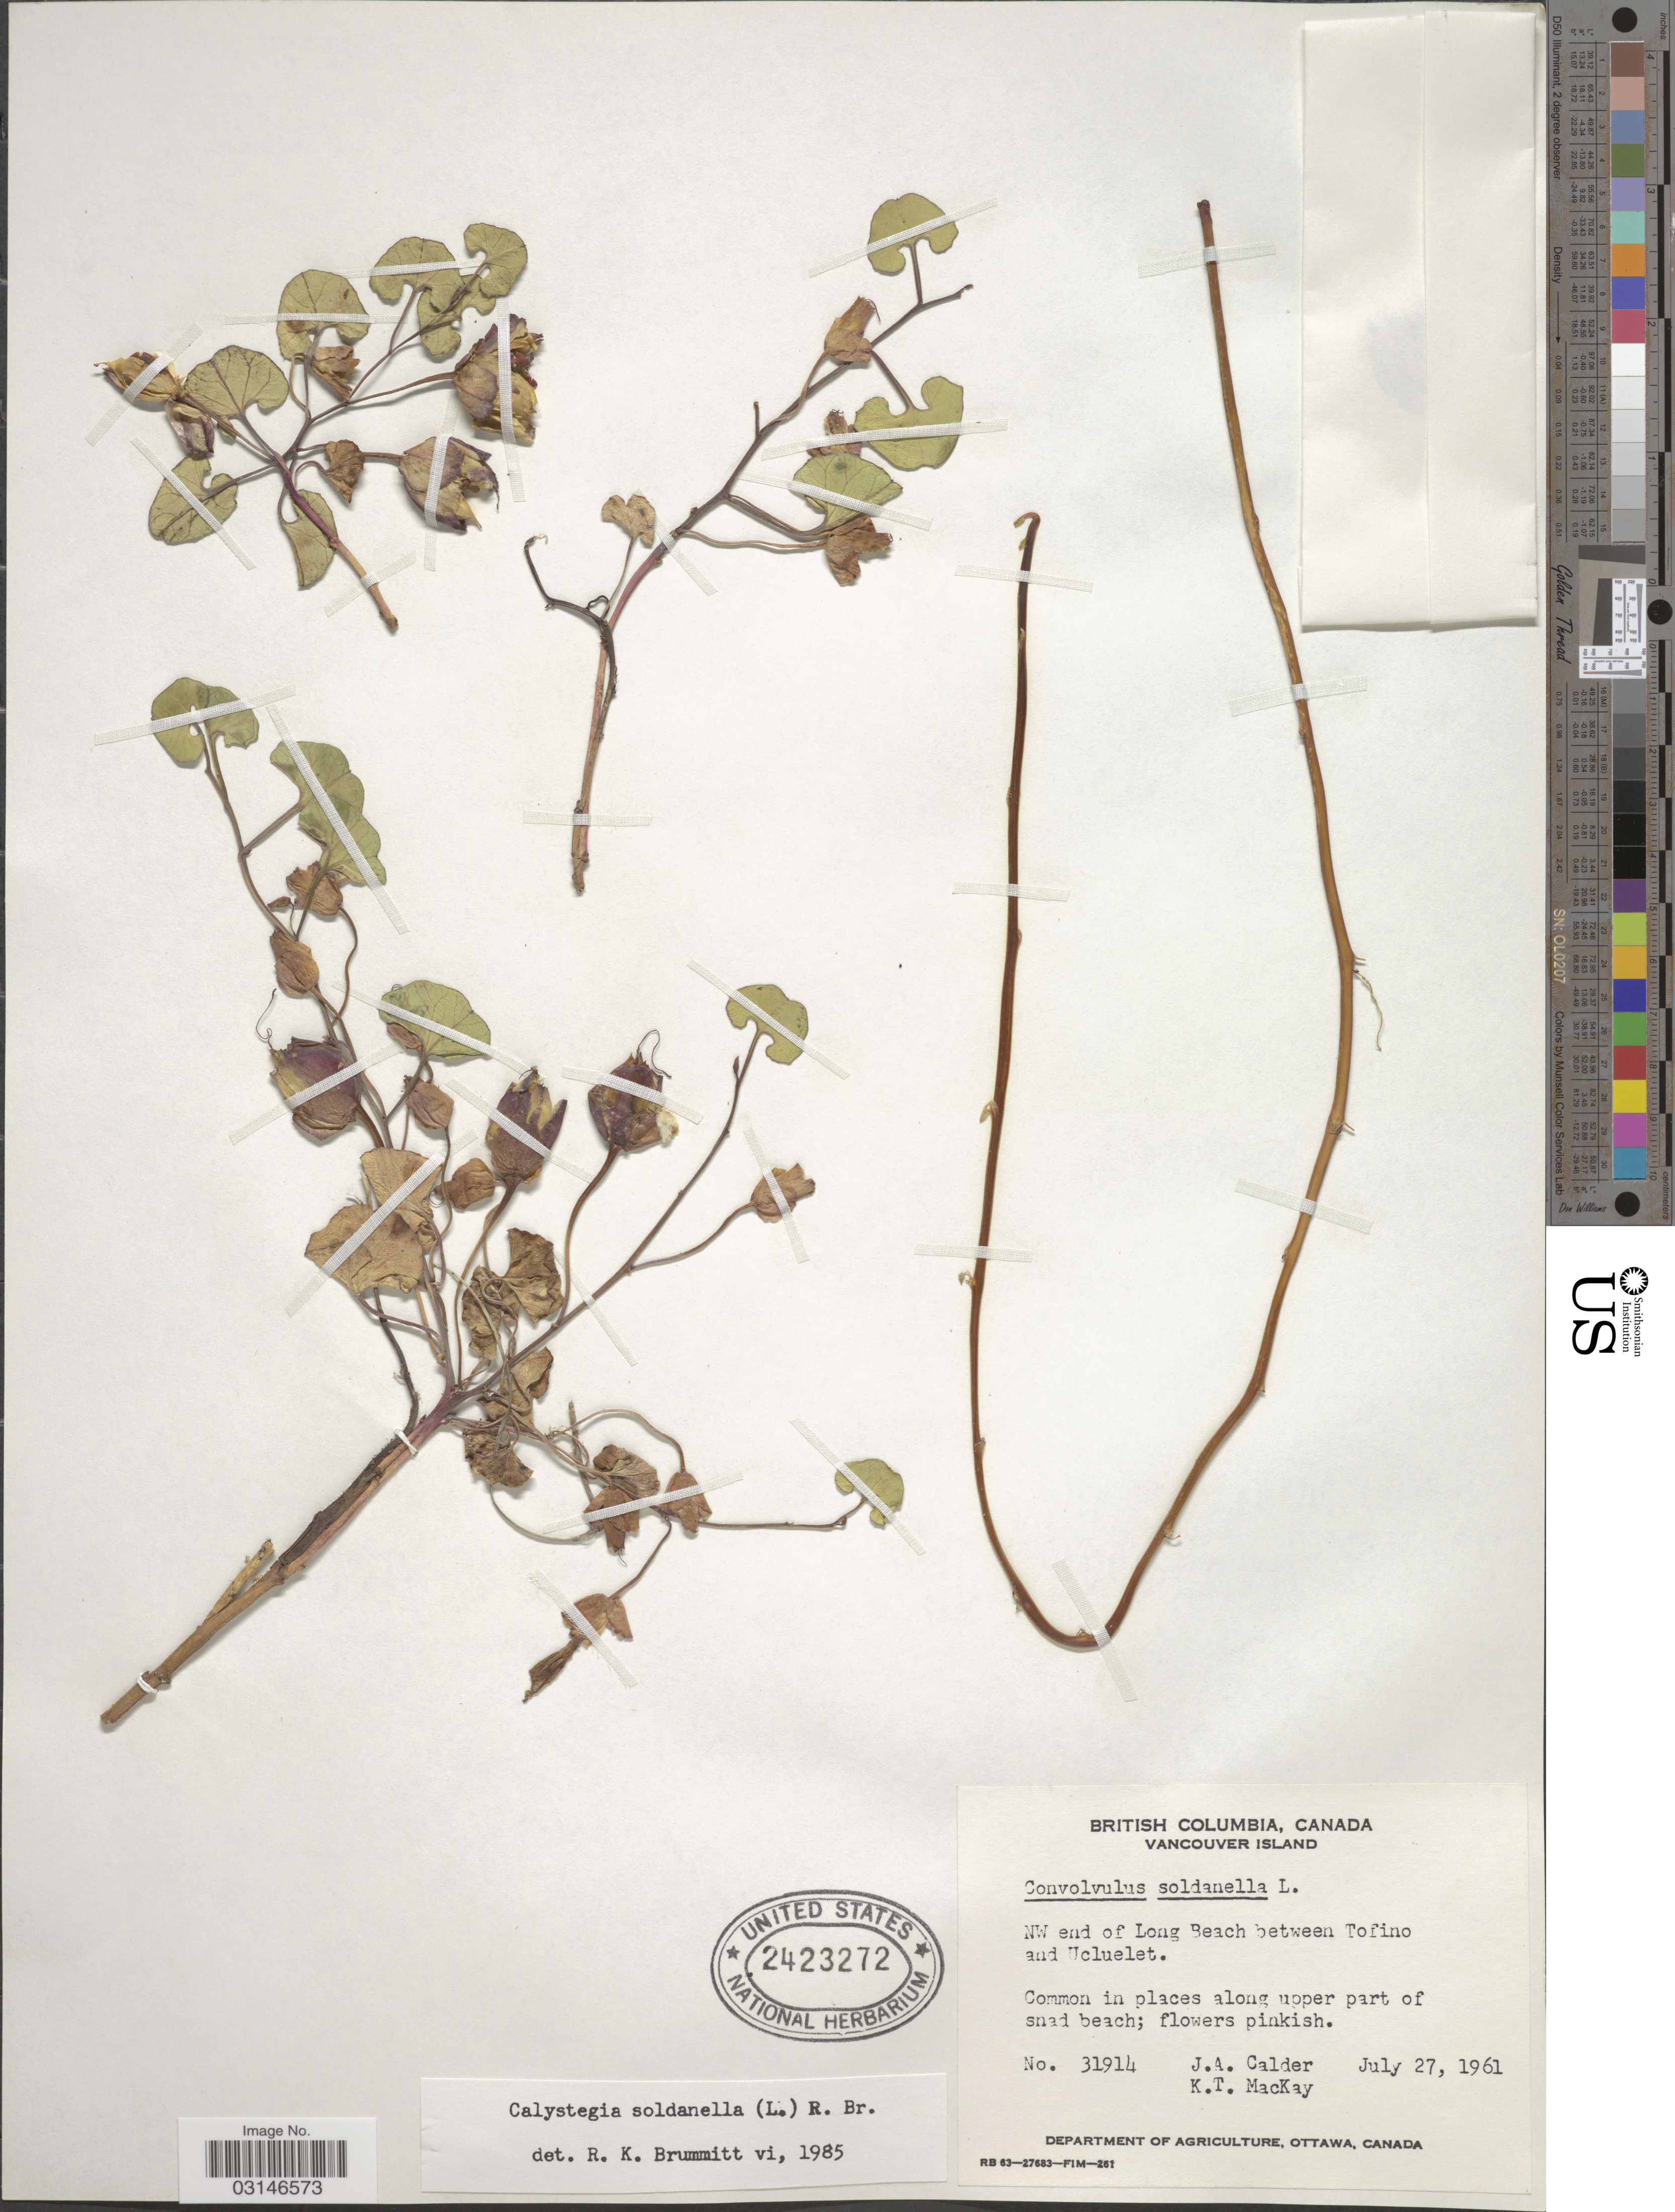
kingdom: Plantae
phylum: Tracheophyta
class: Magnoliopsida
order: Solanales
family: Convolvulaceae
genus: Calystegia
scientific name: Calystegia soldanella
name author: (L.) R. Br.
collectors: J. A. Calder & K. T. Mackay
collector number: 31914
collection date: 1961-07-27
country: Canada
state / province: British Columbia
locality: Vancouver Island. NW end of Long Beach between Tofino and Ucluelet.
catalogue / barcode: US 2423272